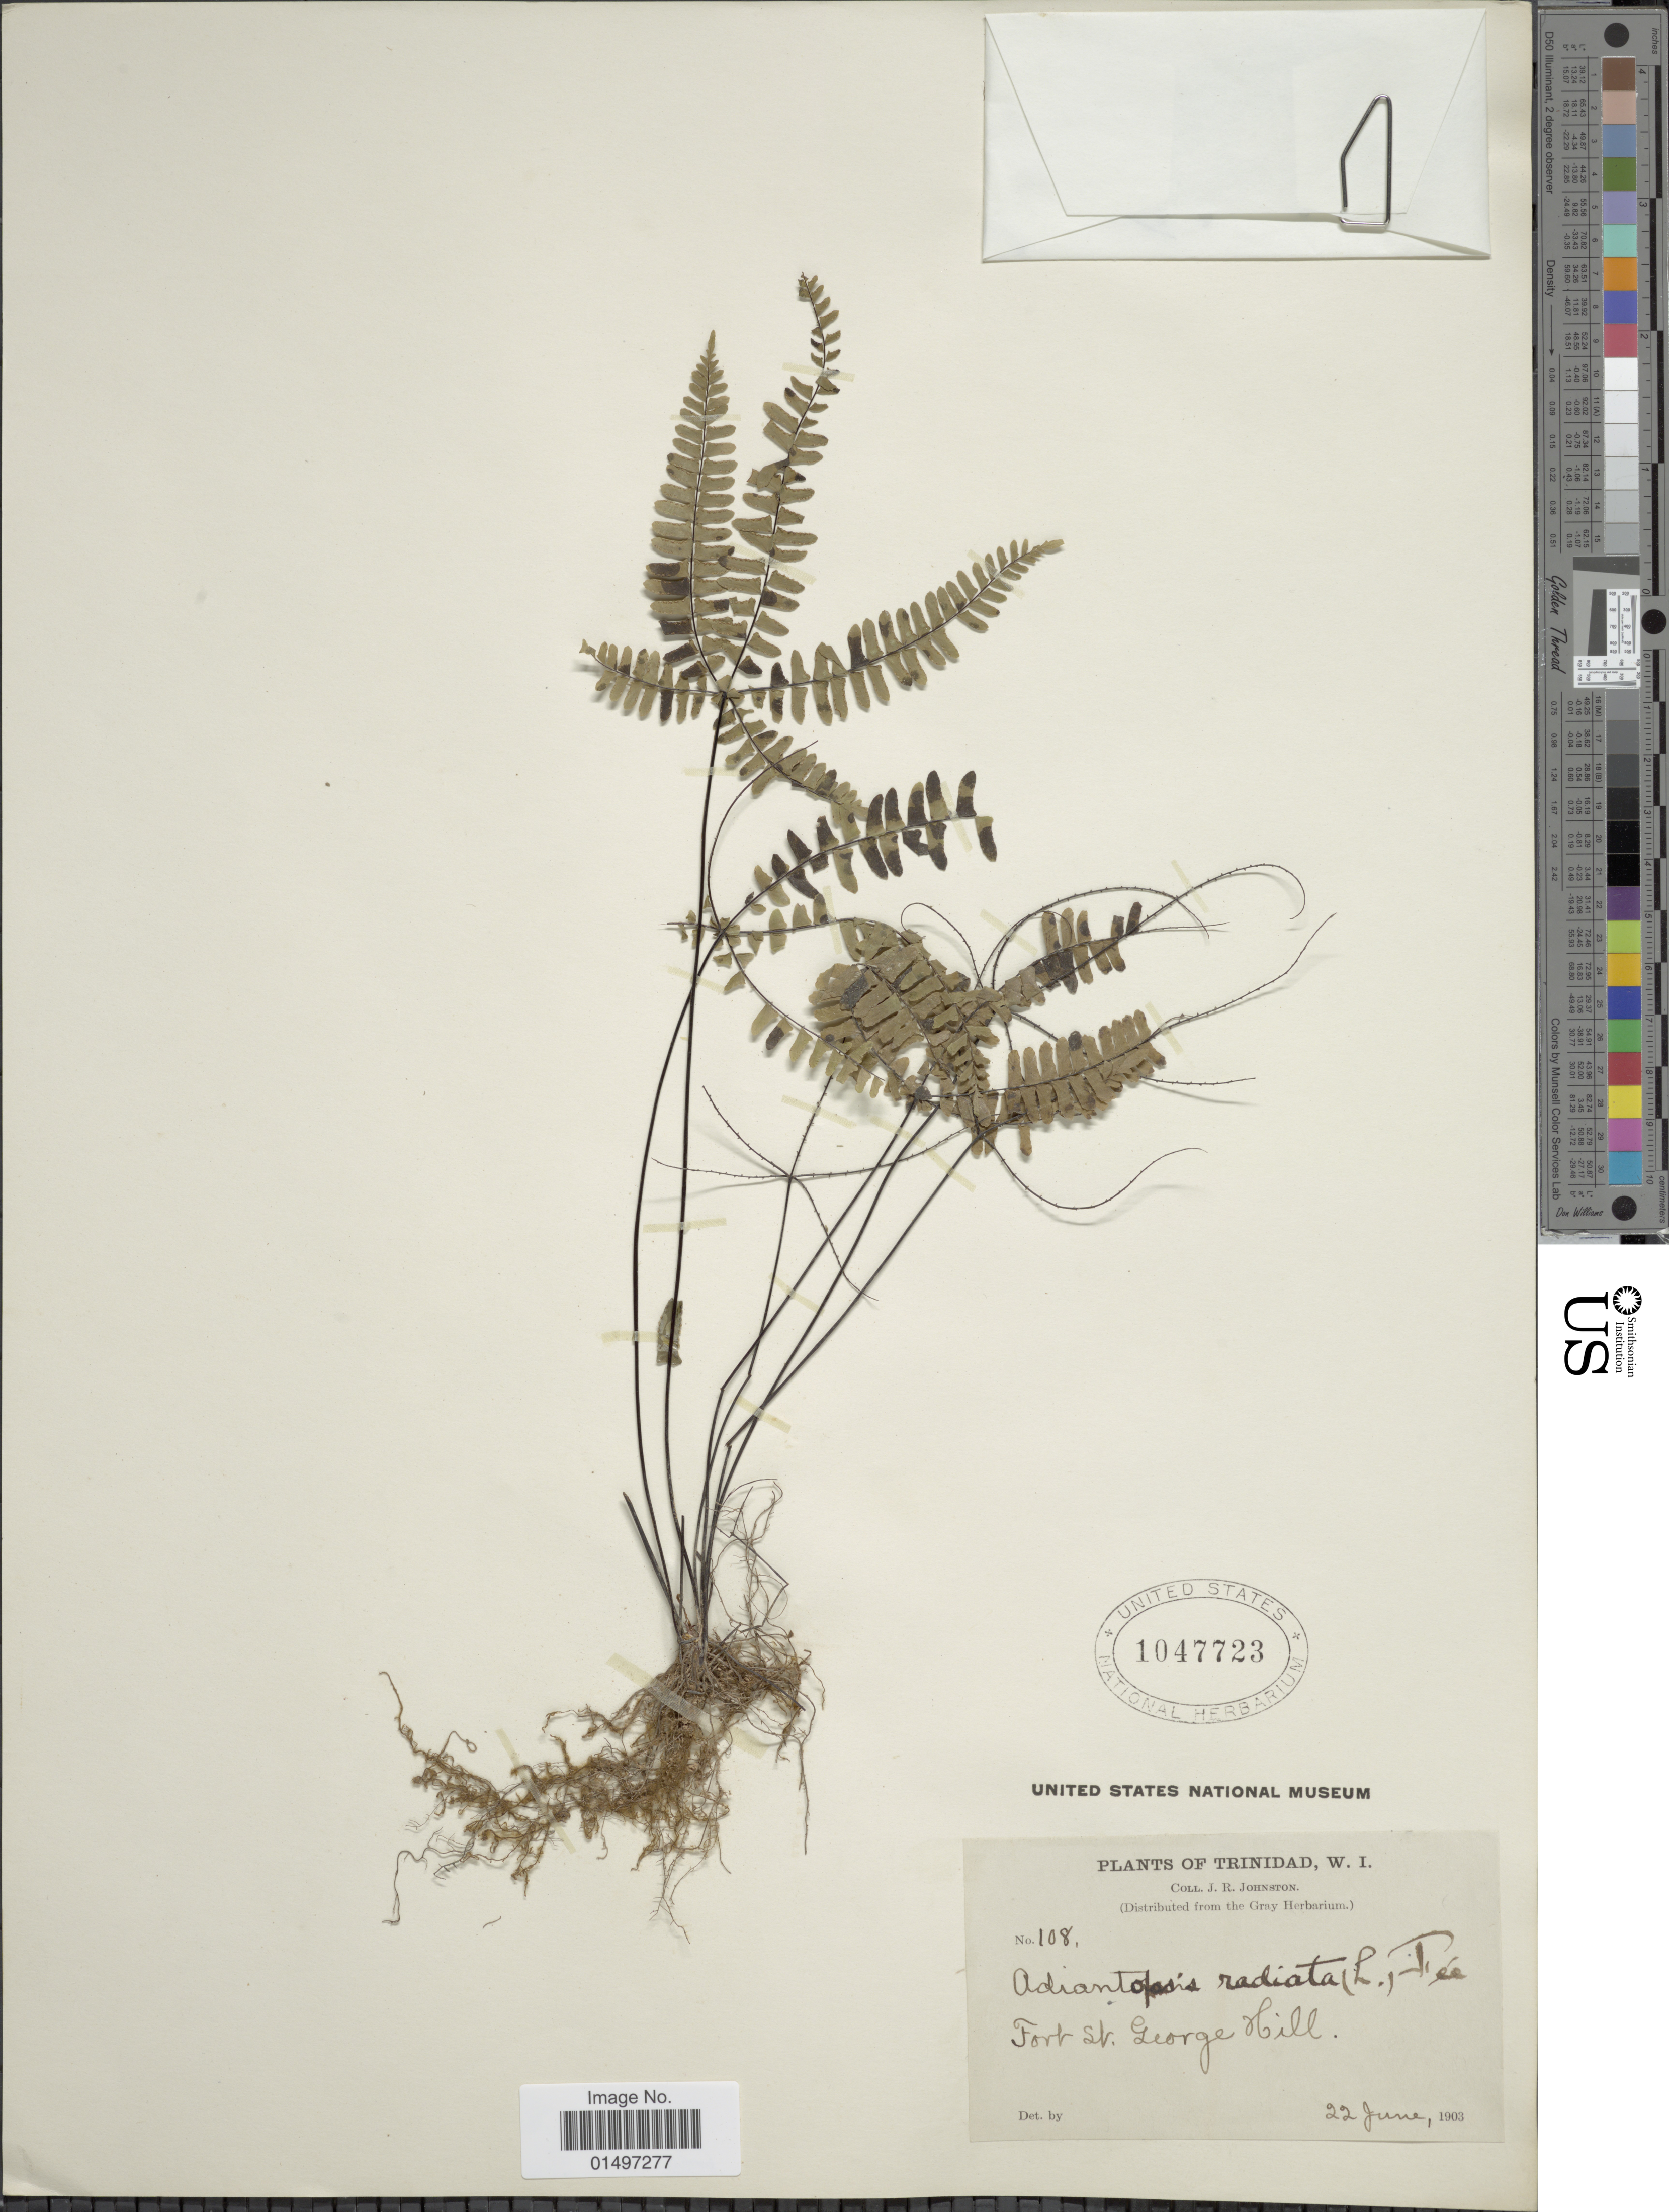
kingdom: Plantae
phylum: Tracheophyta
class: Polypodiopsida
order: Polypodiales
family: Pteridaceae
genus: Adiantopsis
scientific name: Adiantopsis radiata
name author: (L.) Fée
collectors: J. Johnston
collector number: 108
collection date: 1903-06-22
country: Trinidad and Tobago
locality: Trinidad, W. I. Fort St. George Hill.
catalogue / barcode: US 1047723